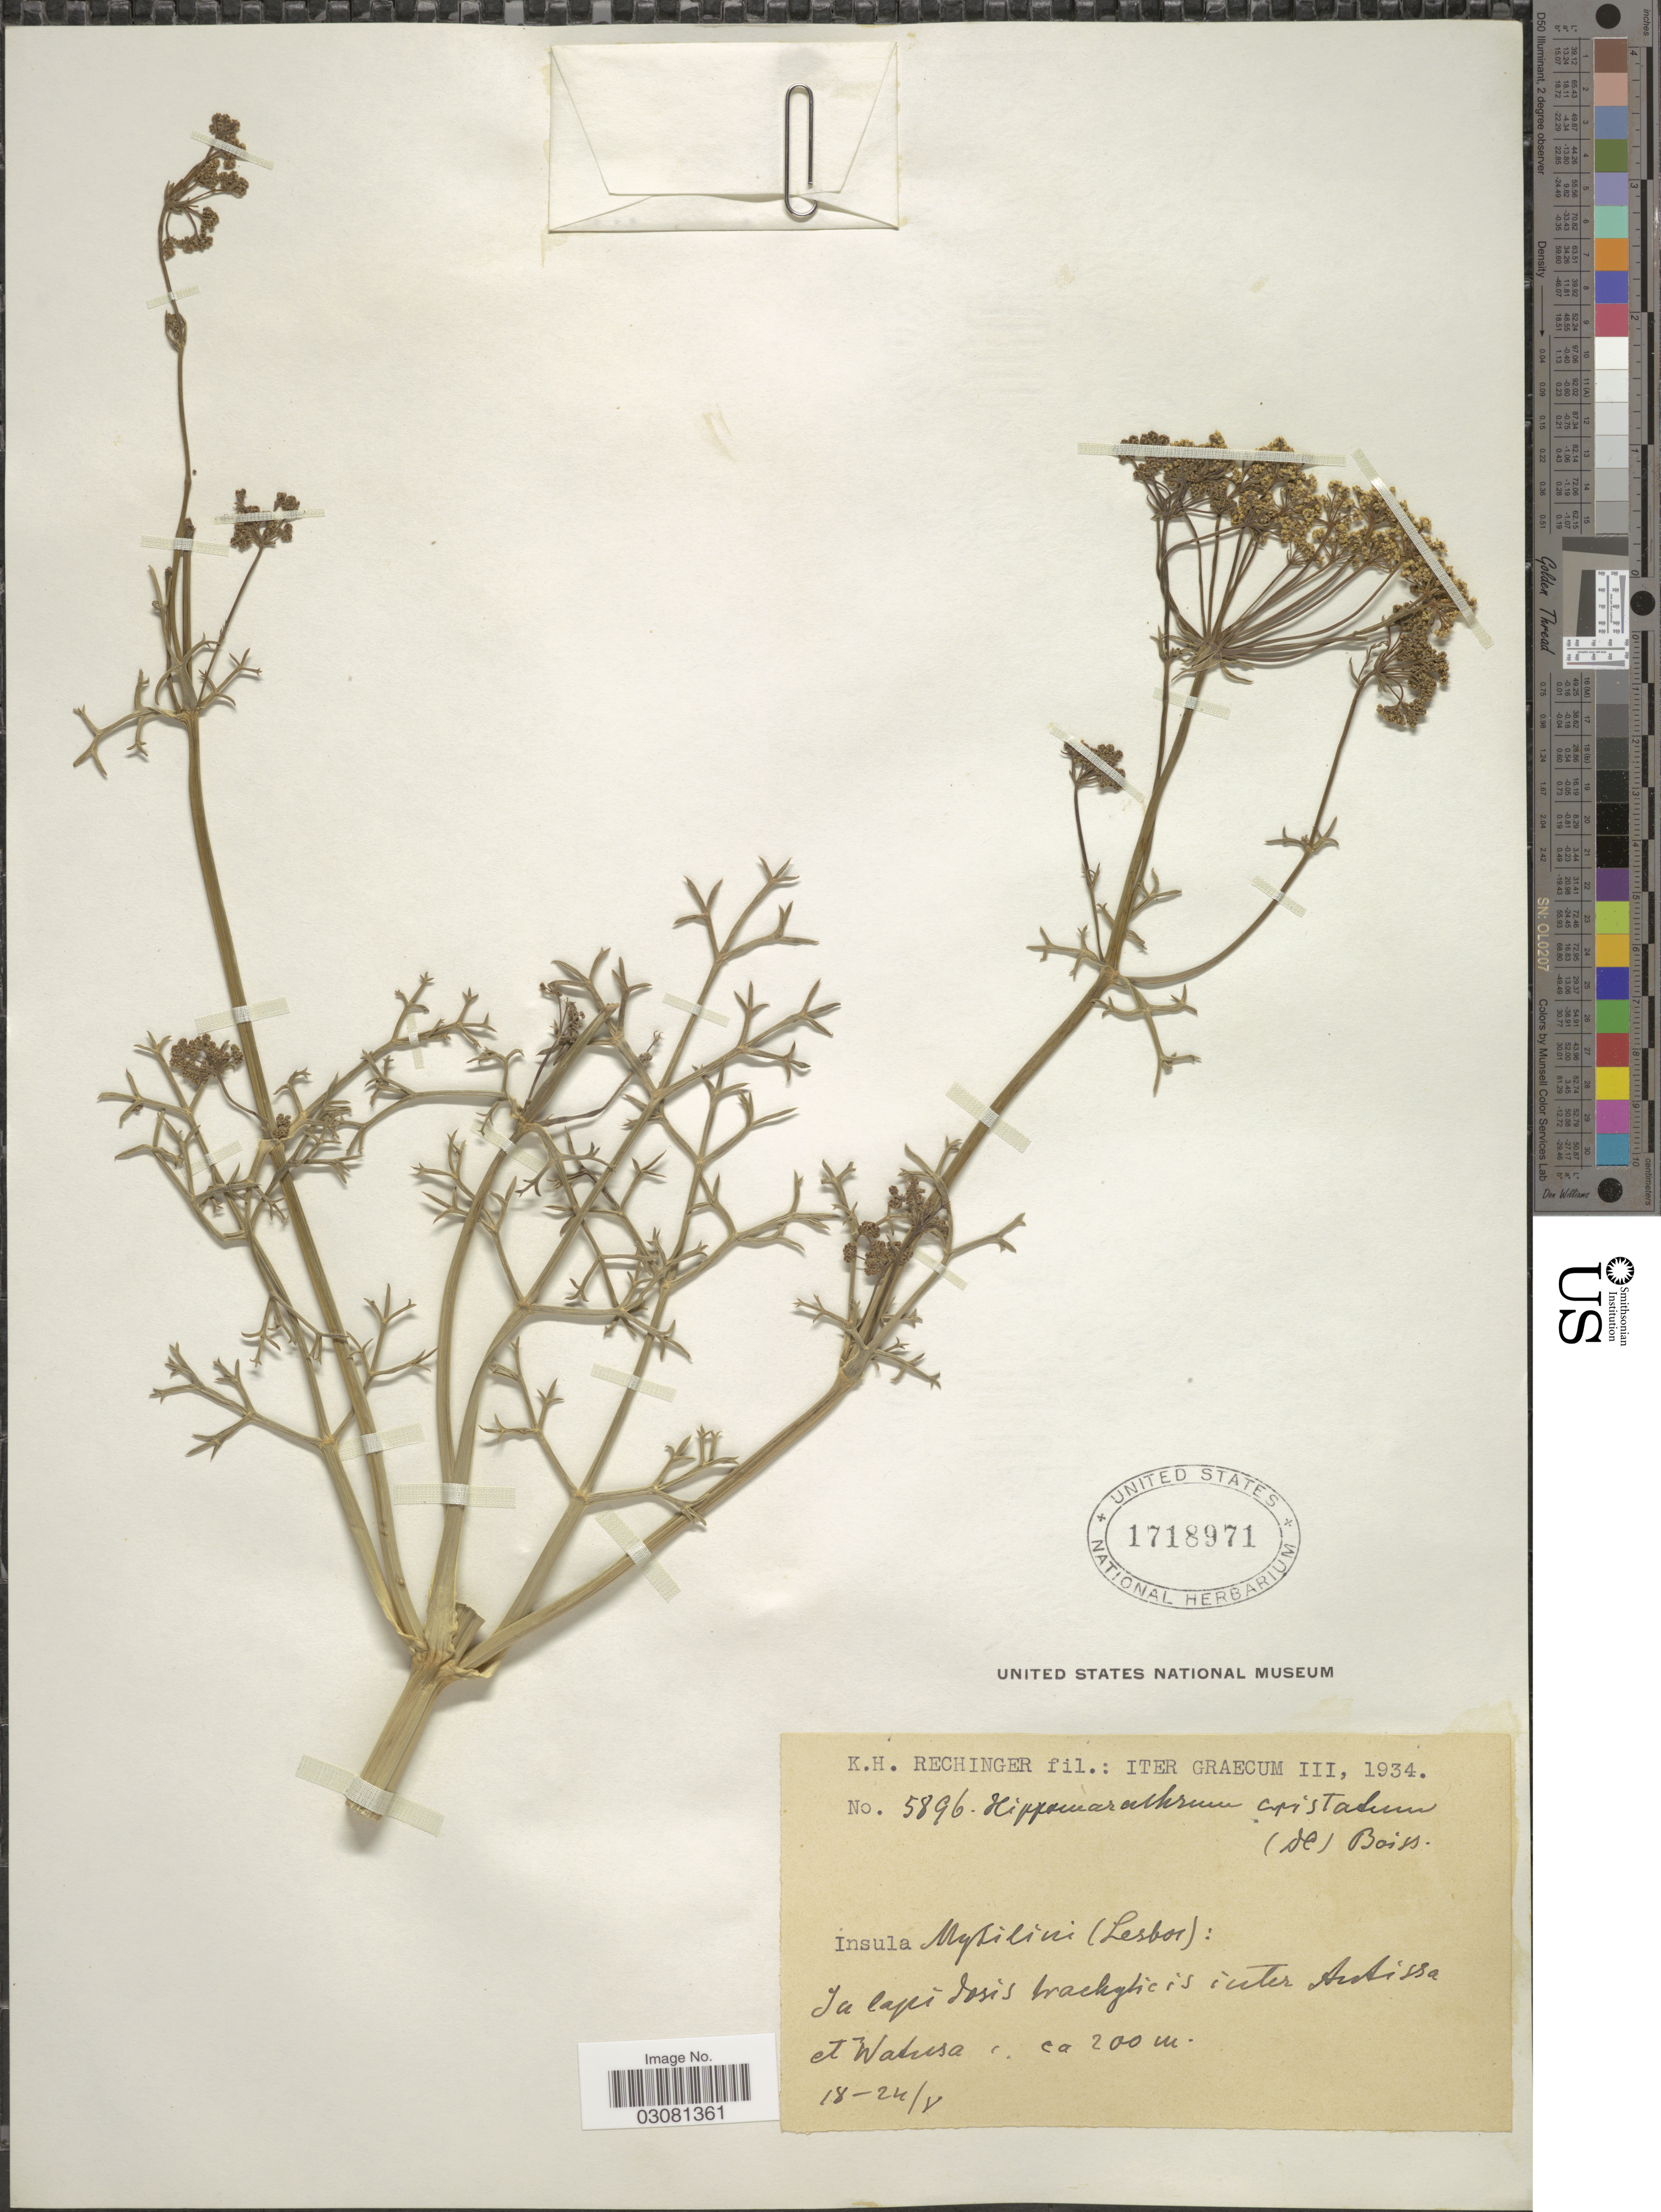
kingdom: Plantae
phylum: Tracheophyta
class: Magnoliopsida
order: Apiales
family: Apiaceae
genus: Hippomarathrum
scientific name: Hippomarathrum cristatum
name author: (DC.) Boiss.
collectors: K. H. Rechinger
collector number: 5896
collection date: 1934-05-18/1934-05-24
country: Greece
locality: Insula Mytilini (Lesbos). In lapidosis trachyticis inter Antissa et Watusa.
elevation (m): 200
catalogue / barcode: US 1718971